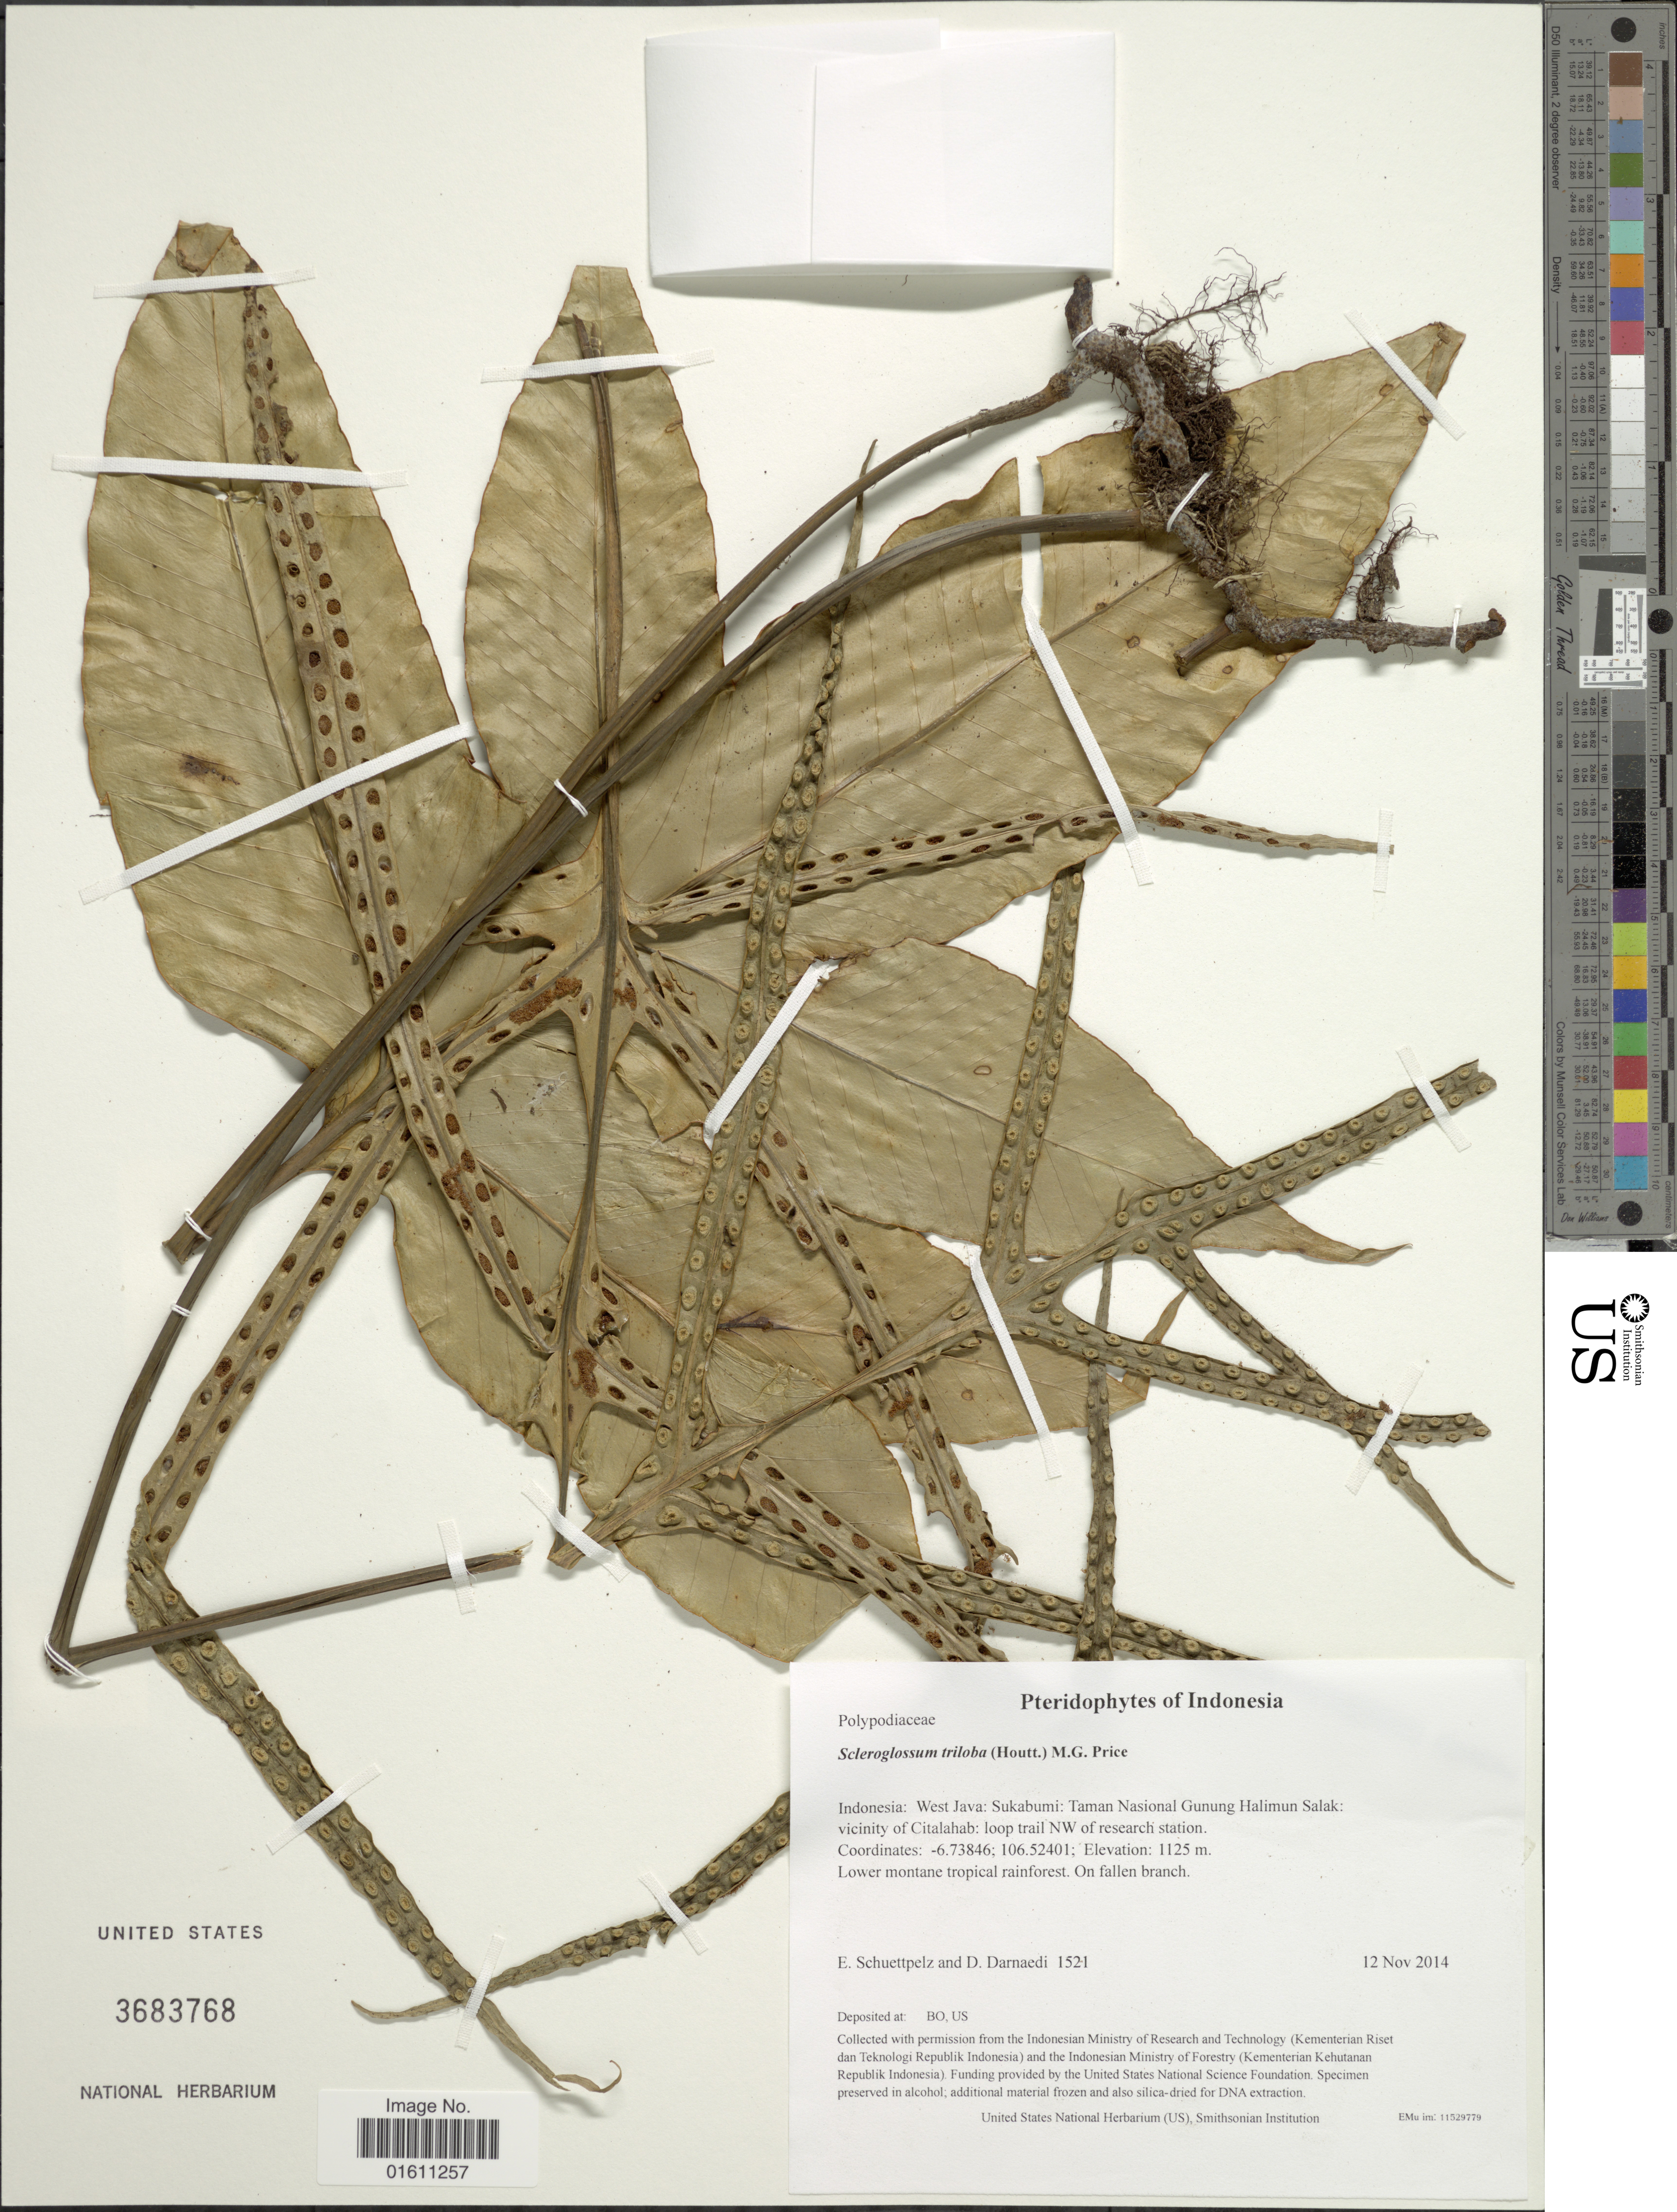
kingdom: Plantae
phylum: Tracheophyta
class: Polypodiopsida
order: Polypodiales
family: Polypodiaceae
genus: Scleroglossum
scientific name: Scleroglossum triloba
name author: (Houtt.) M.G. Price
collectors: E. Schuettpelz & D. Darnaedi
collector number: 1521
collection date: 2014-11-12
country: Indonesia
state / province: Java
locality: Indonesia: West Java: Sukabumi: Taman Nasional Gunung Haliman Salak: vicinity of Citalahab; loop trail NW of research station.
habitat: Lower montane tropical rainforest.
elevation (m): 1125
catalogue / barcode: US 3683768